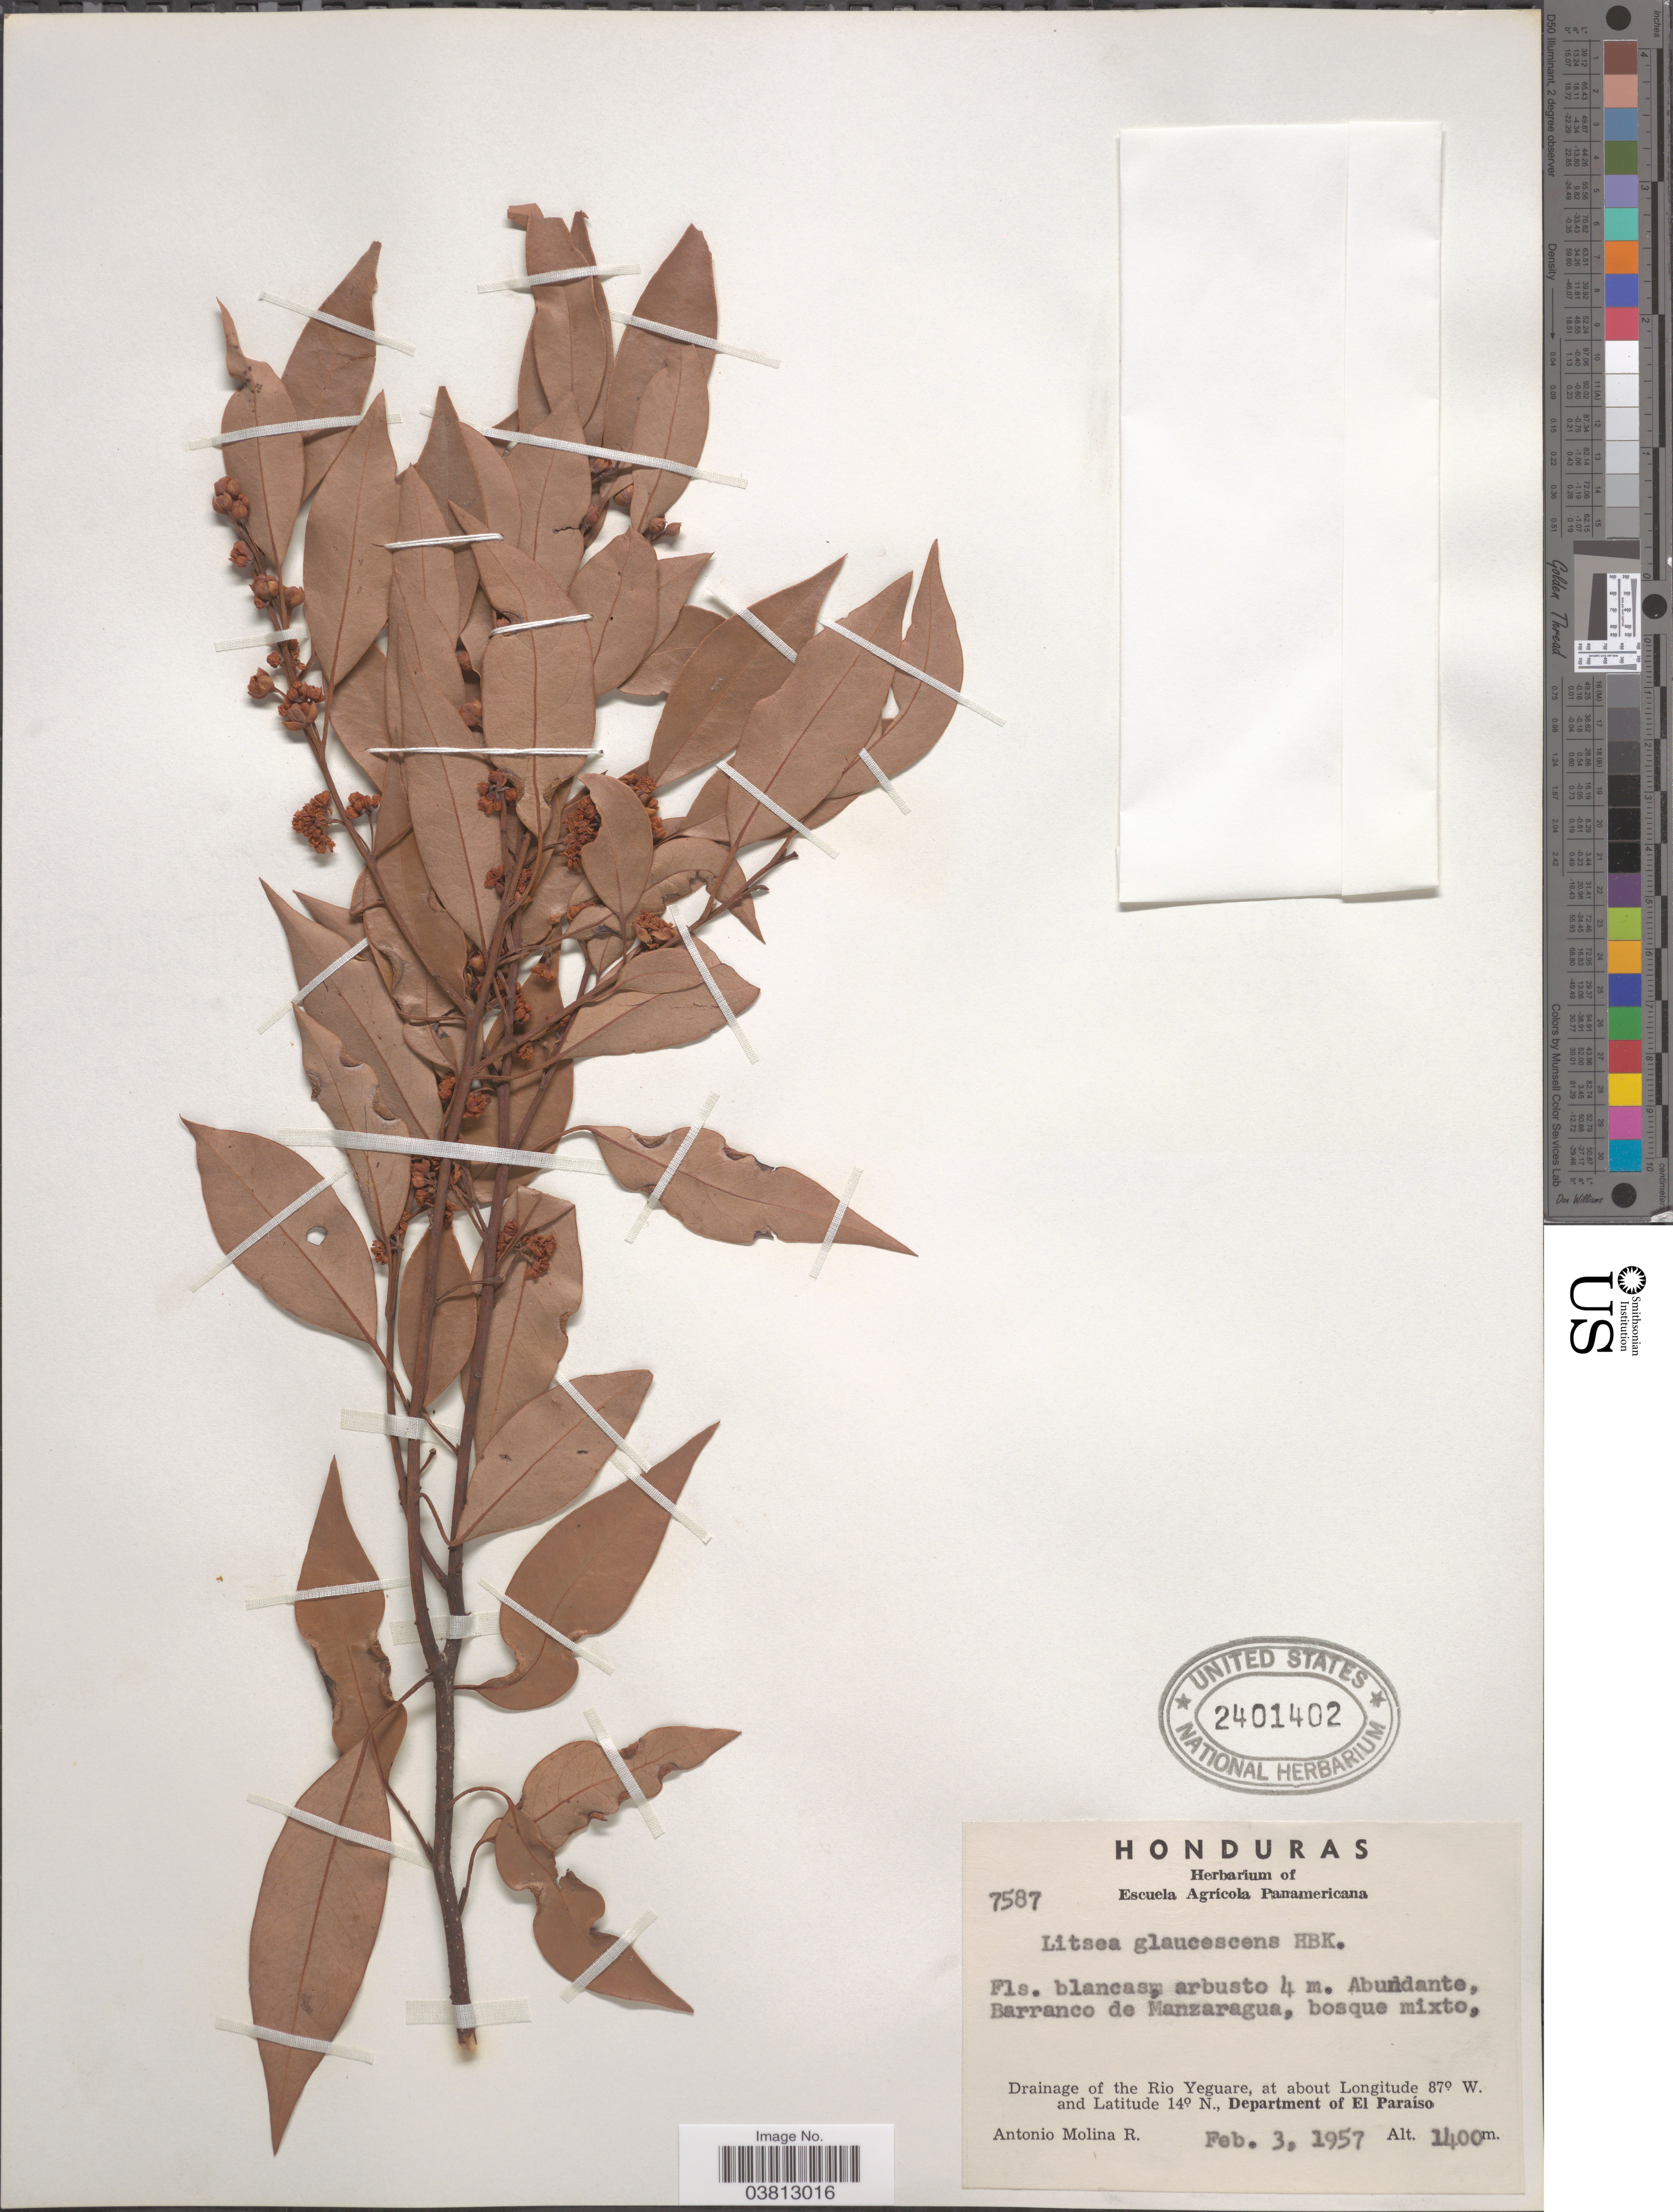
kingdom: Plantae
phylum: Tracheophyta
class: Magnoliopsida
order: Laurales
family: Lauraceae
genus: Litsea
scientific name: Litsea glaucescens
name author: Kunth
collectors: A. Molina R.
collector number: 7587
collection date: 1957-02-03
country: Honduras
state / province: El Paraiso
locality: Barranco de Manzaragua. Drainage of the Rio Yeguare. Department of El Paraíso.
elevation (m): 1400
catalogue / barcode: US 2401402